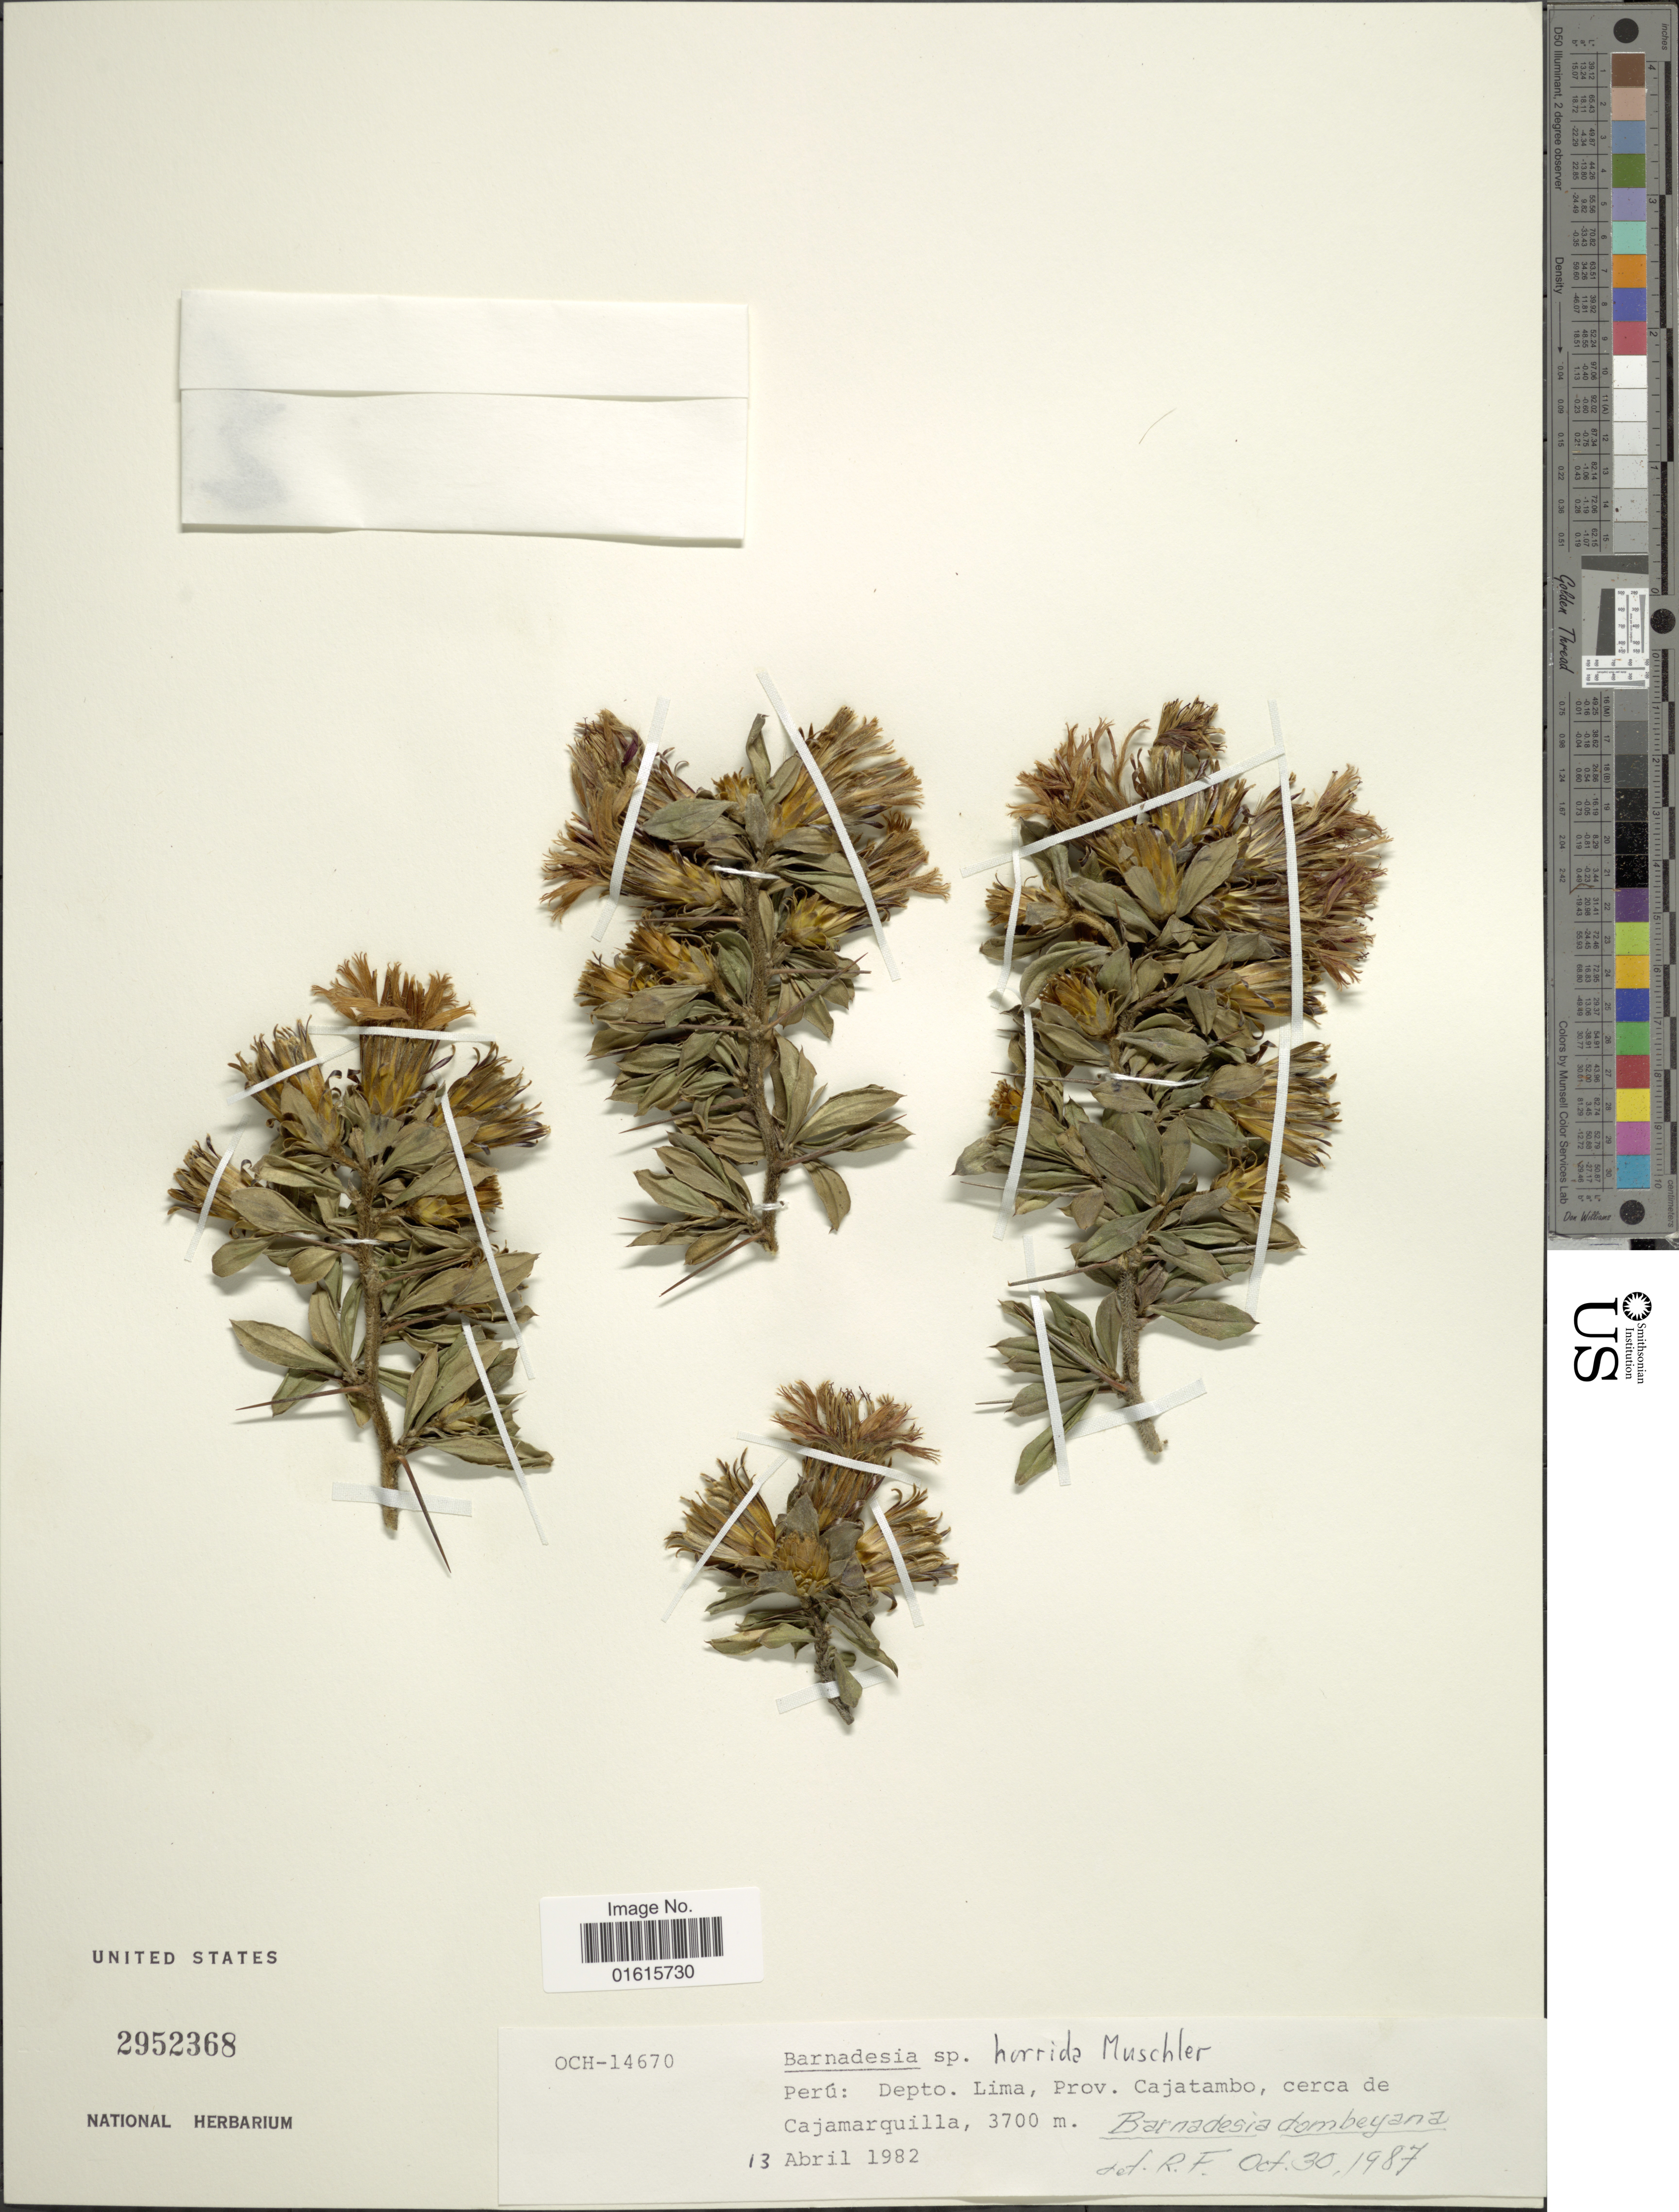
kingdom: Plantae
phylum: Tracheophyta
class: Magnoliopsida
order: Asterales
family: Asteraceae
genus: Barnadesia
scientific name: Barnadesia dombeyana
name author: Less.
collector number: OCH14670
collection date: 1982-04-13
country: Peru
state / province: Lima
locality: Prov. Cajatambo, cerca de Cahanarquilla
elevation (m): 3700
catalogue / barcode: US 2952368